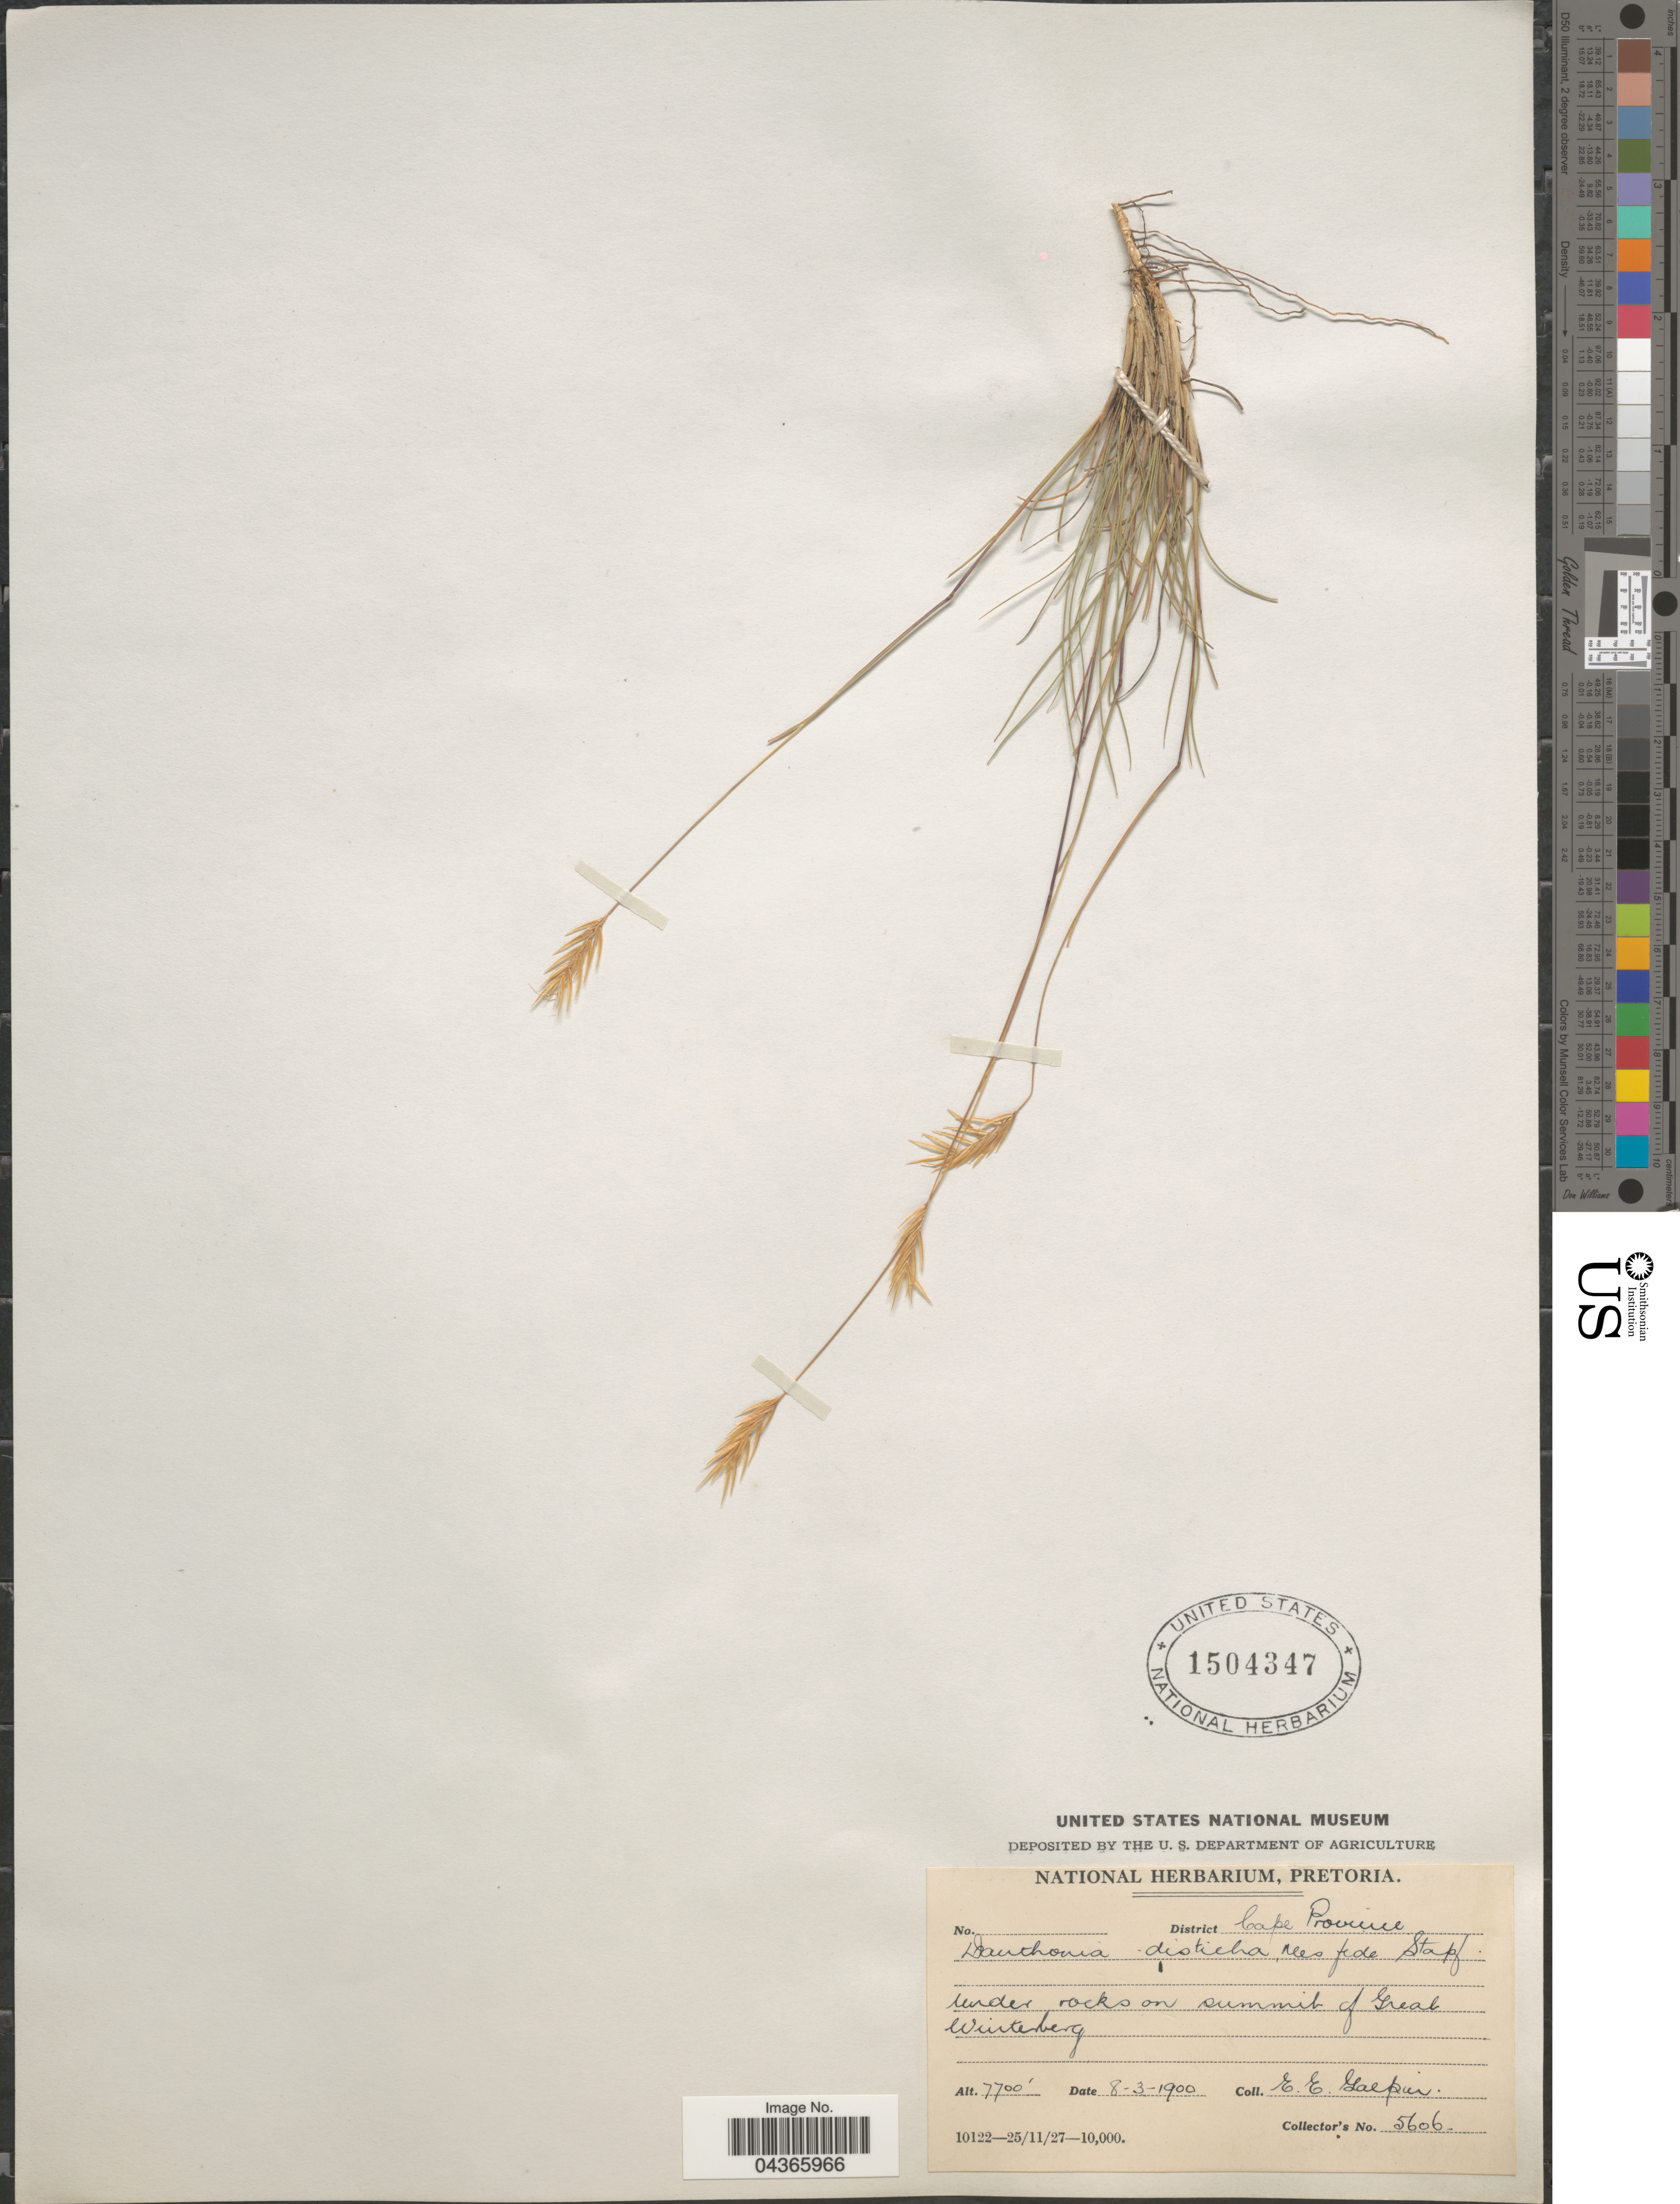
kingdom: Plantae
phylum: Tracheophyta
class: Liliopsida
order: Poales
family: Poaceae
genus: Tenaxia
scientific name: Tenaxia disticha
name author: (Nees) N.P. Barker & H.P. Linder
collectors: E. Galpin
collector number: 5606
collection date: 1900-03-08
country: South Africa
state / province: Western Cape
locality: District Cape Province. On summit of Great Winterberg.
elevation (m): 2347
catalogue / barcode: US 1504347